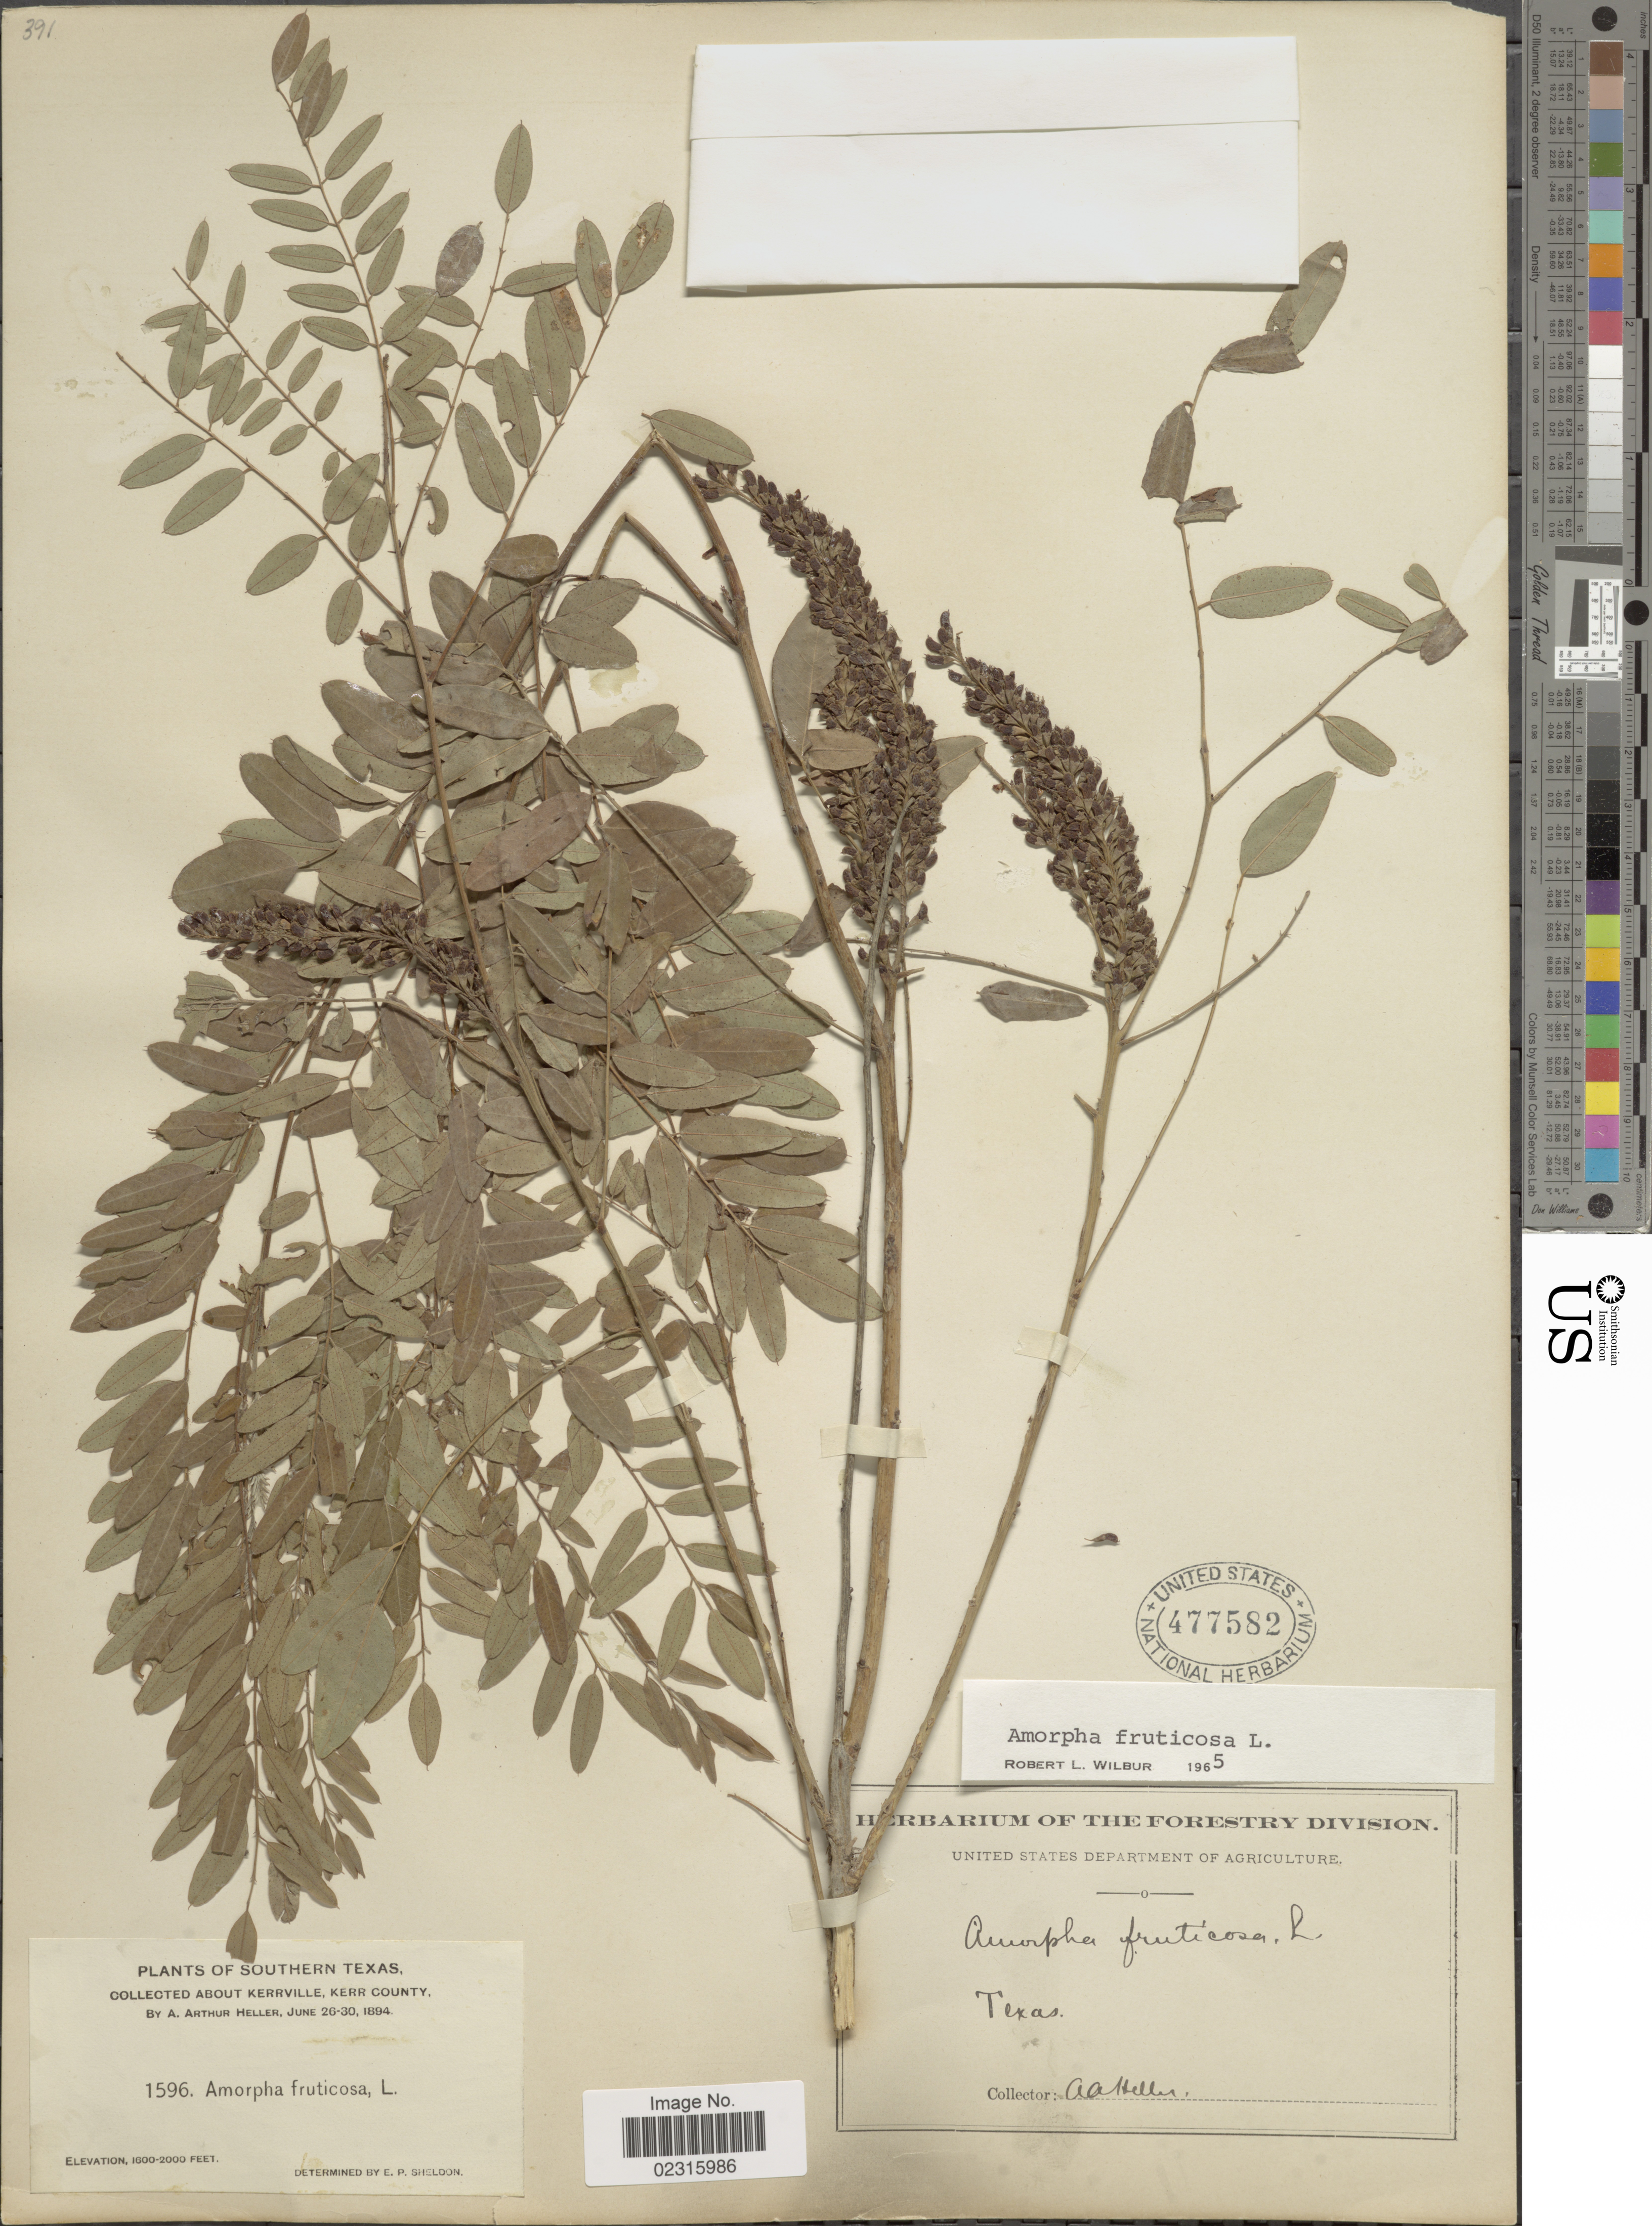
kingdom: Plantae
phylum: Tracheophyta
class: Magnoliopsida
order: Fabales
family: Fabaceae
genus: Amorpha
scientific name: Amorpha fruticosa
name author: L.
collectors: A. A. Heller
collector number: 1596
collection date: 1894-06-26/1894-06-30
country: United States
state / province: Texas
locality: Southern Texas, about Kerrville, Kerr County.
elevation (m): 488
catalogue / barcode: US 477582